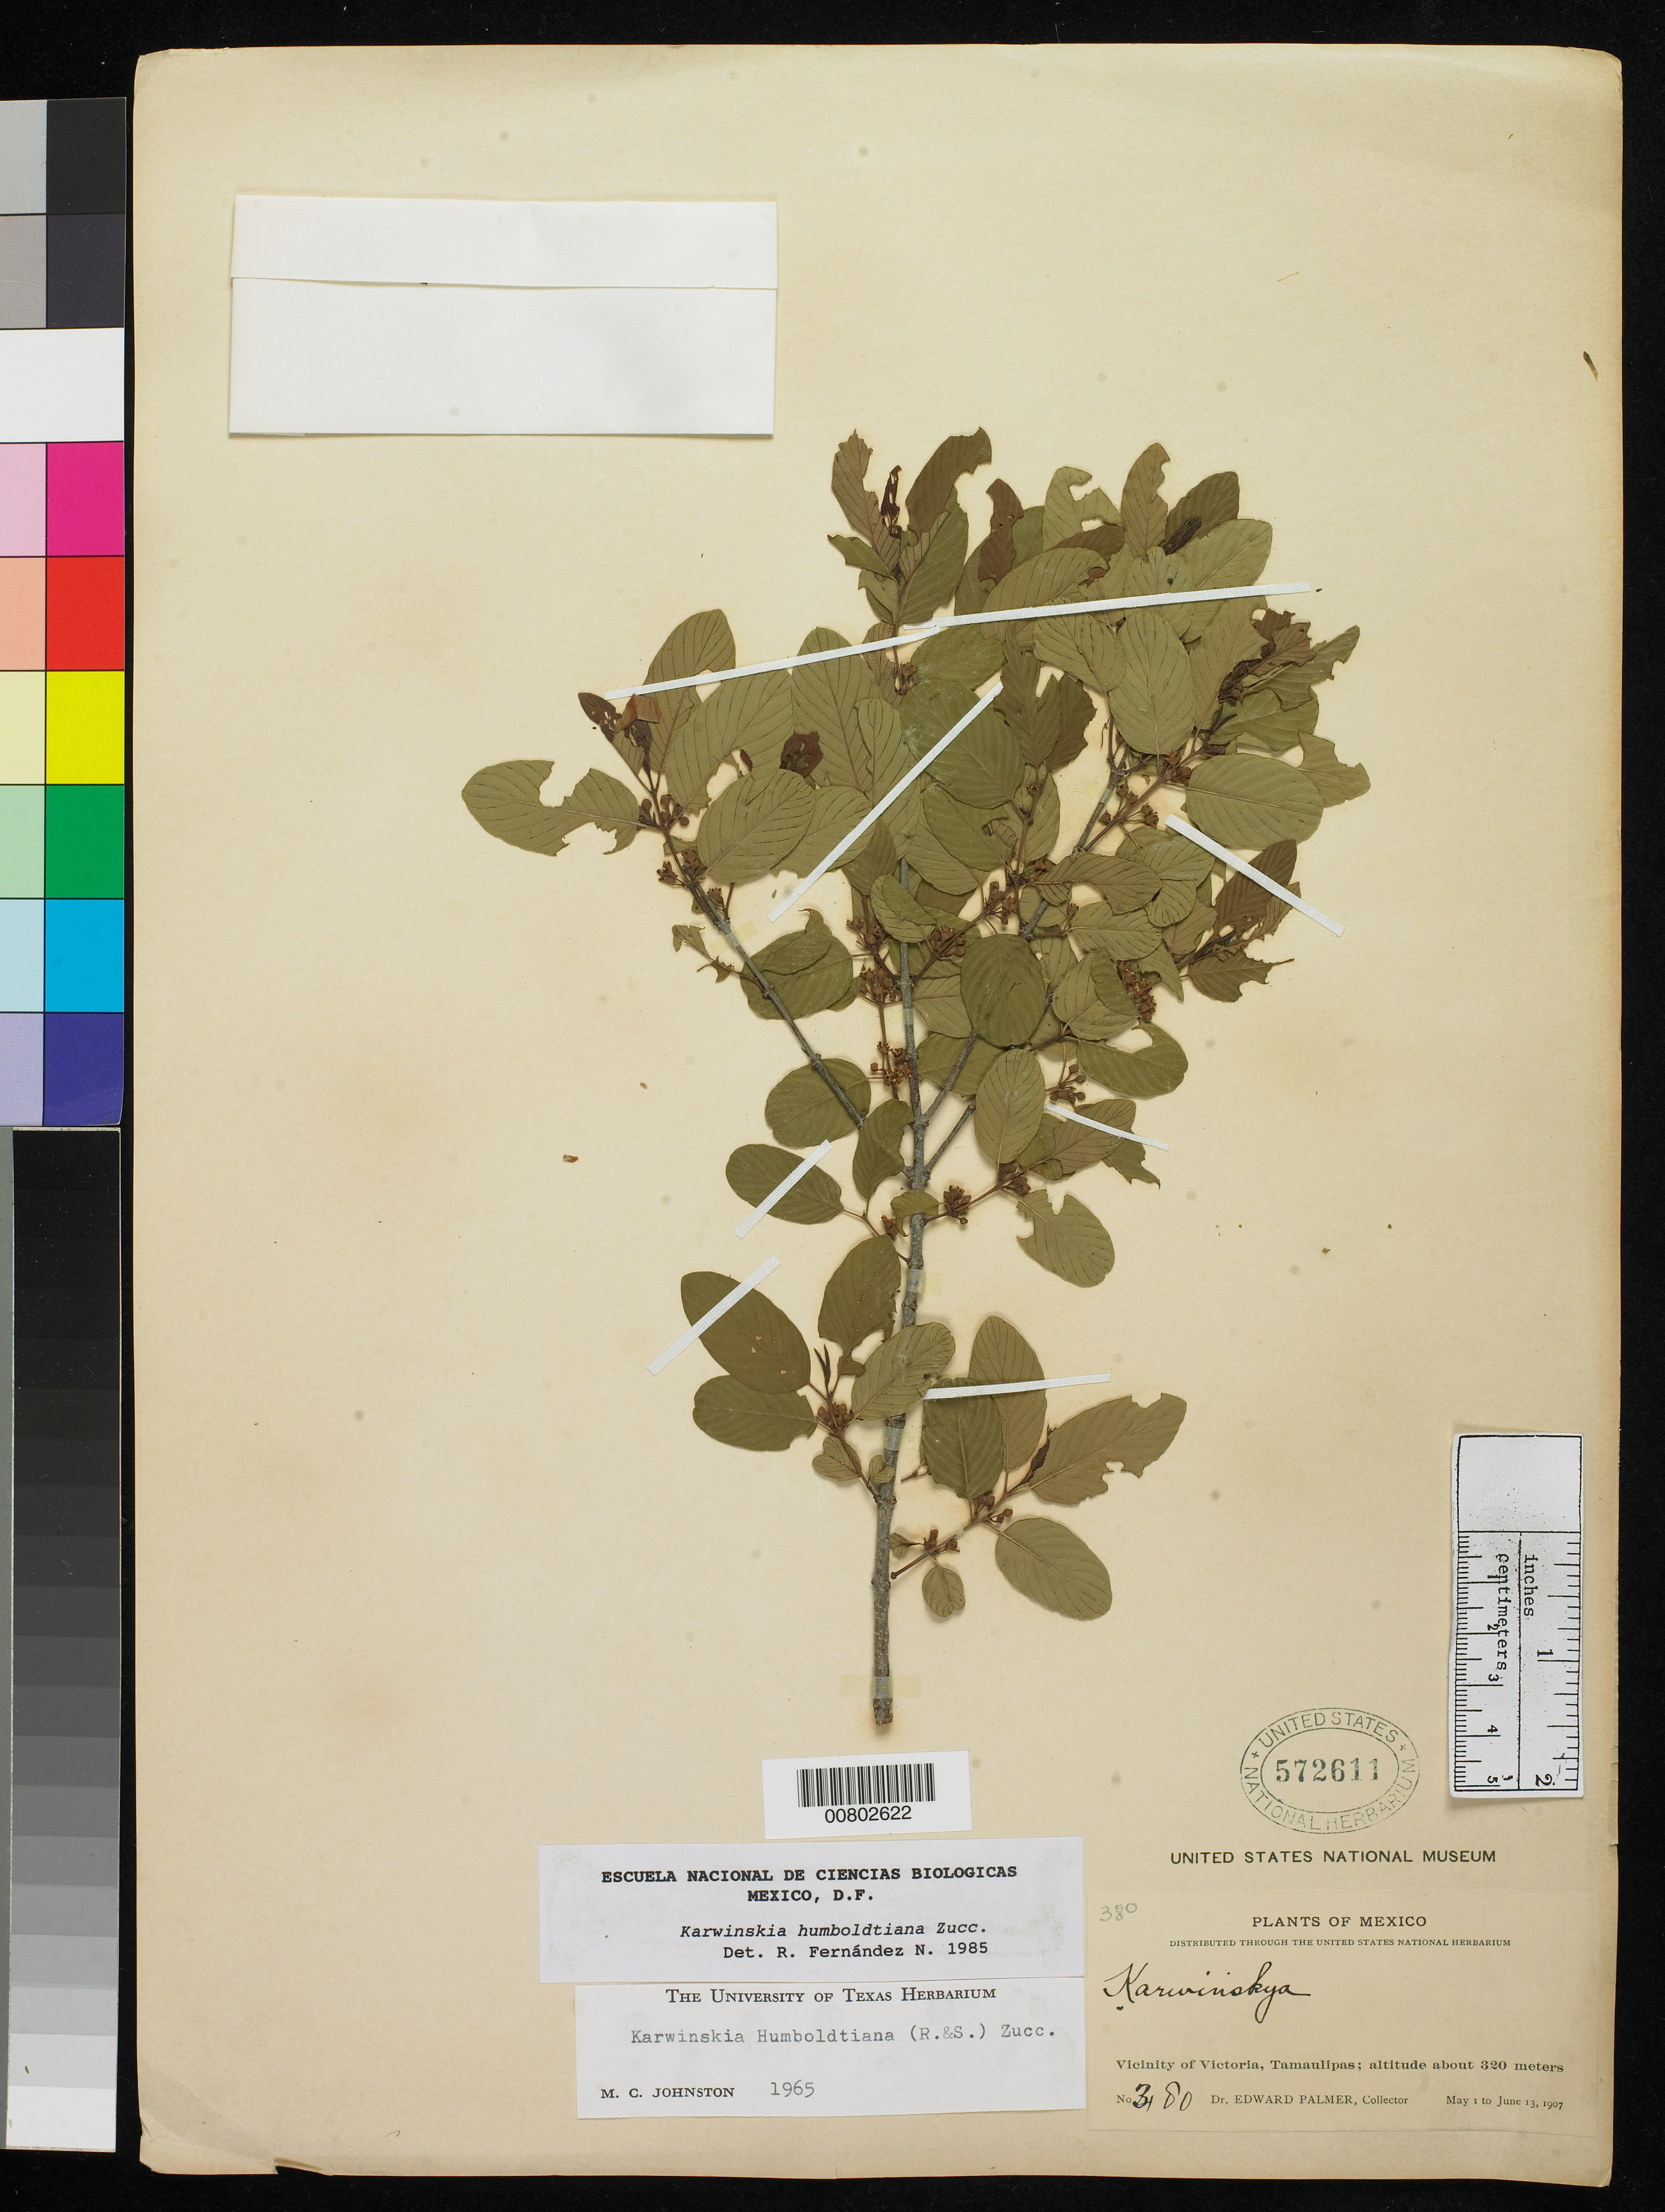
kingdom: Plantae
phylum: Tracheophyta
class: Magnoliopsida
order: Rosales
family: Rhamnaceae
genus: Karwinskia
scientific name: Karwinskia humboldtiana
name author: (Schult.) Zucc.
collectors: E. Palmer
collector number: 380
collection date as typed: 01 May 1907 to 13 Jun 1907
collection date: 1907-05-01/1907-06-13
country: Mexico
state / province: Tamaulipas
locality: Vicinity of Victoria.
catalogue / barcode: US 572611